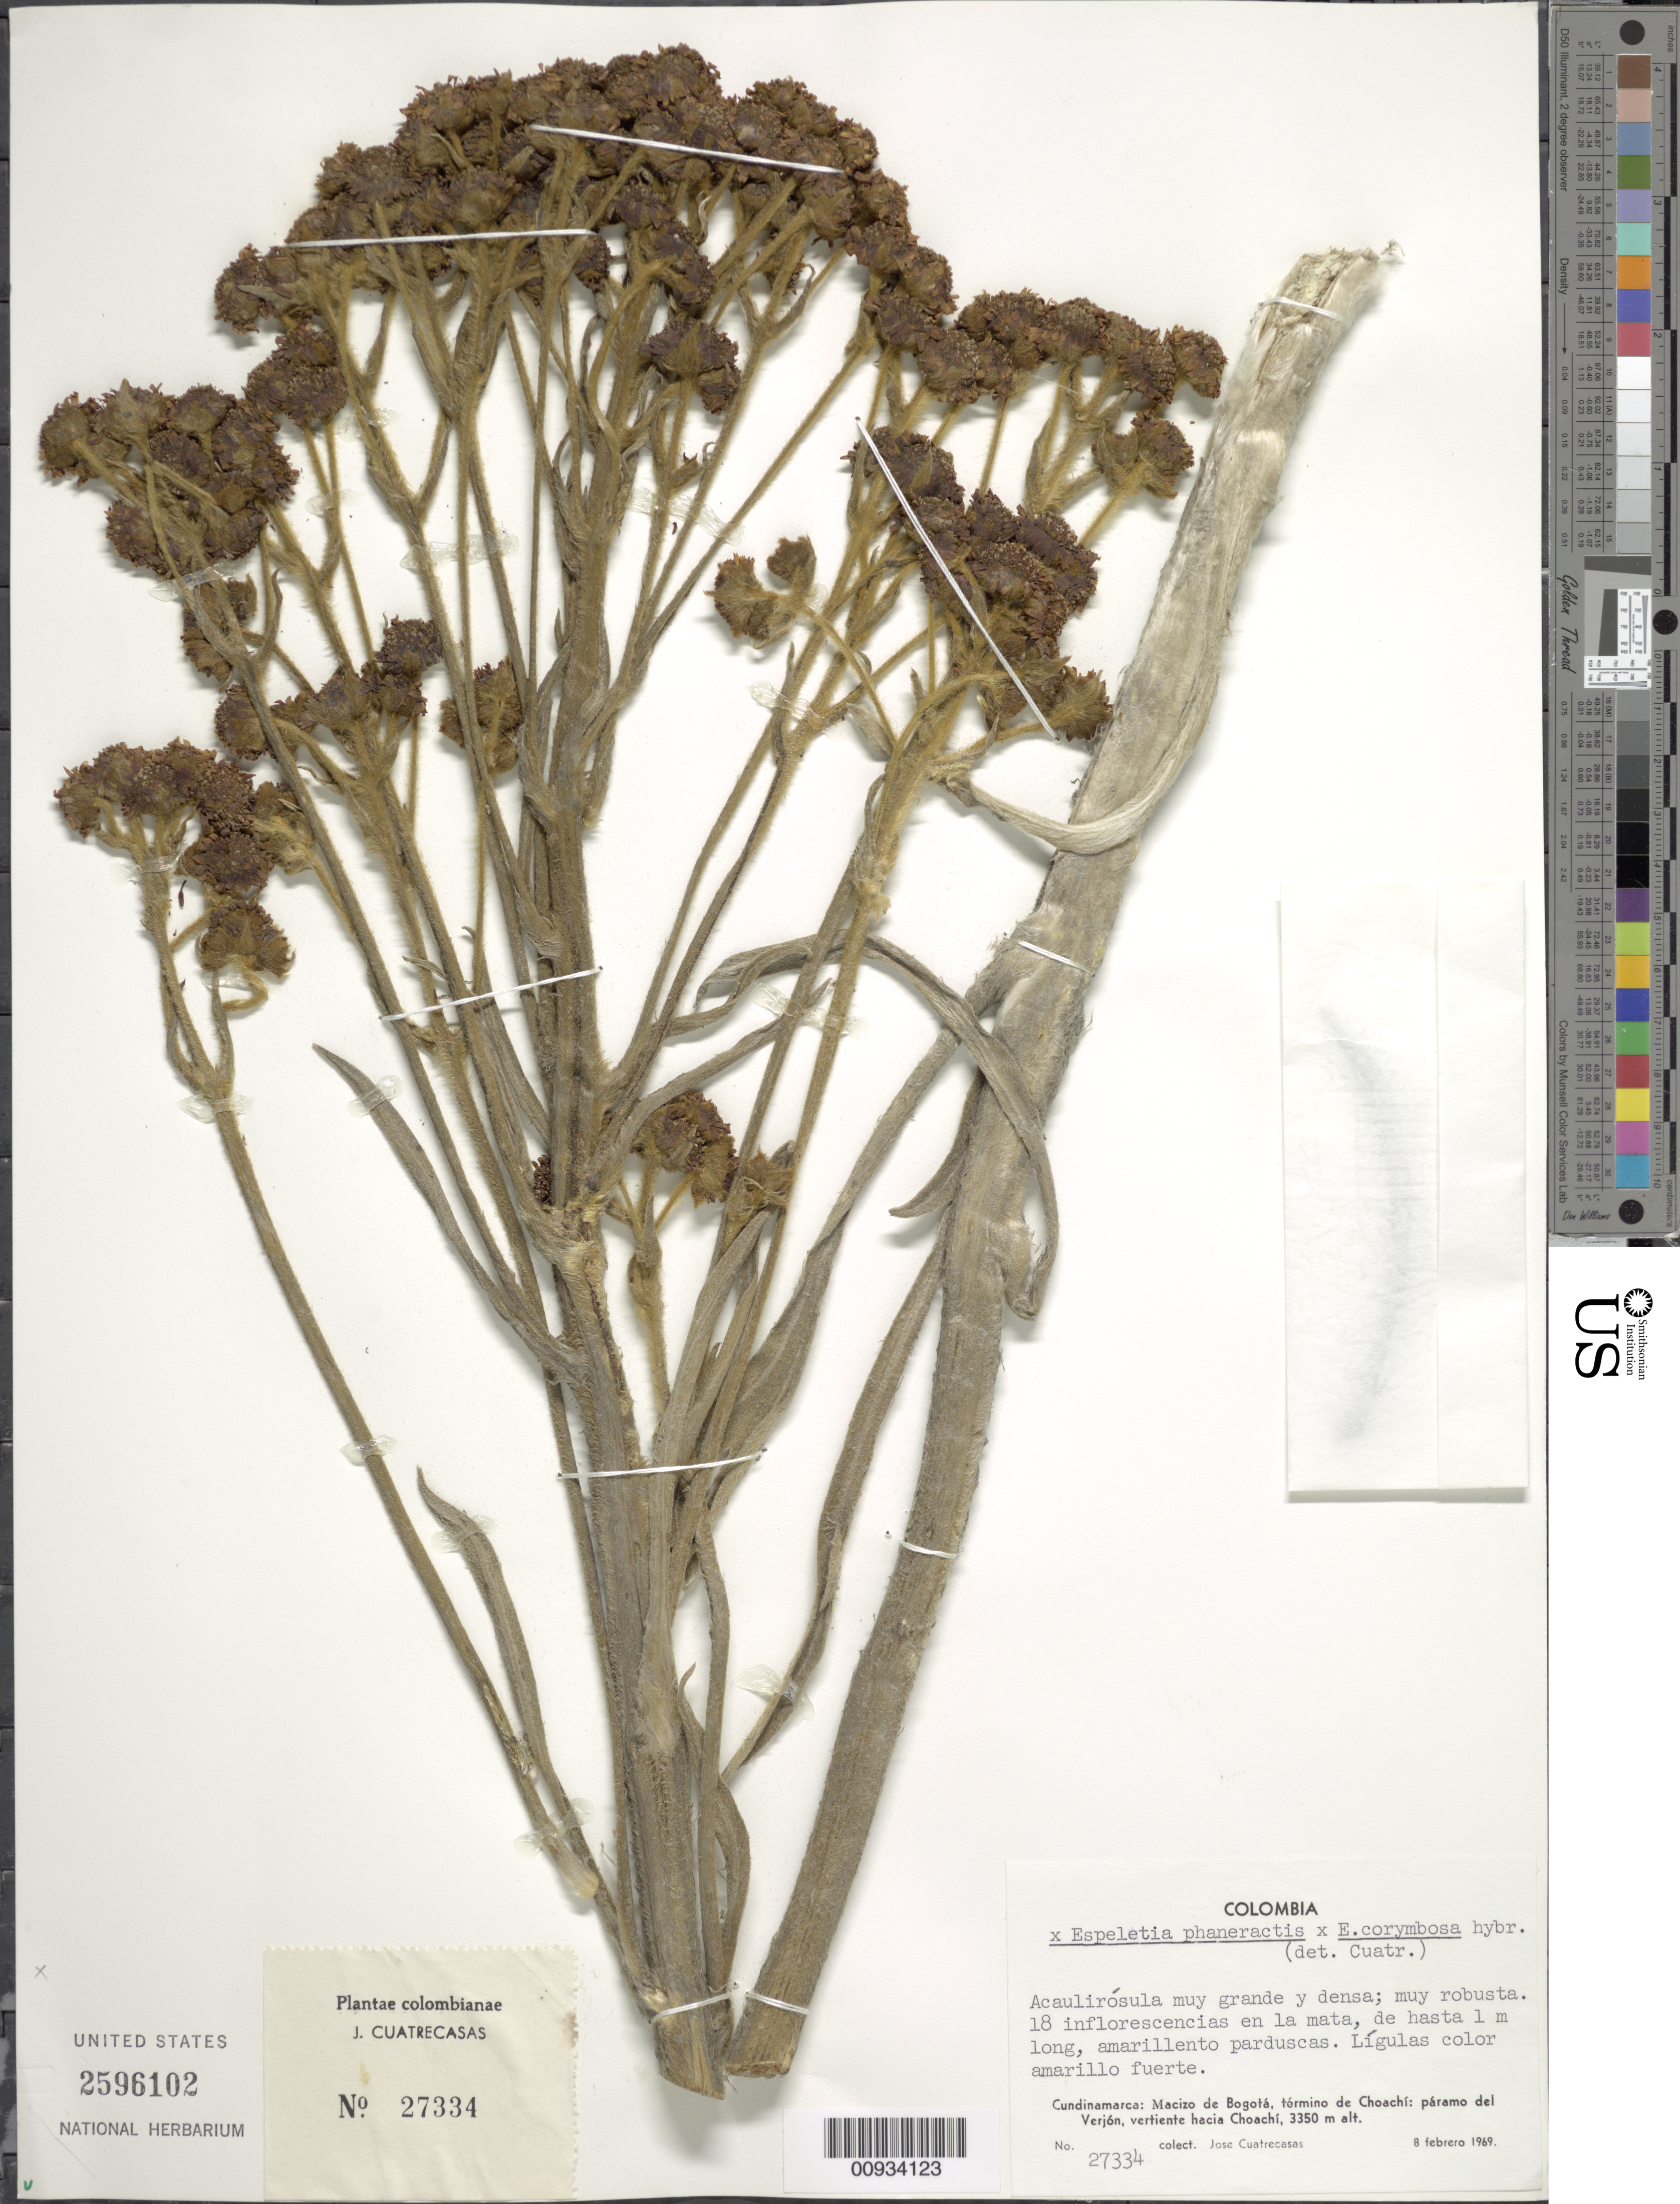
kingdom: Plantae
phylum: Tracheophyta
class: Magnoliopsida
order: Asterales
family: Asteraceae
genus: Espeletiopsis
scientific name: Espeletiopsis bogotensis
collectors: J. Cuatrecasas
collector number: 27334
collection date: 1969-02-08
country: Colombia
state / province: Cundinamarca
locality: Macizo de Bogota, termino de Choachi, paramo del Verjon, vertiente hacia Choachi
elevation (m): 3350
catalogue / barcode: US 2596102